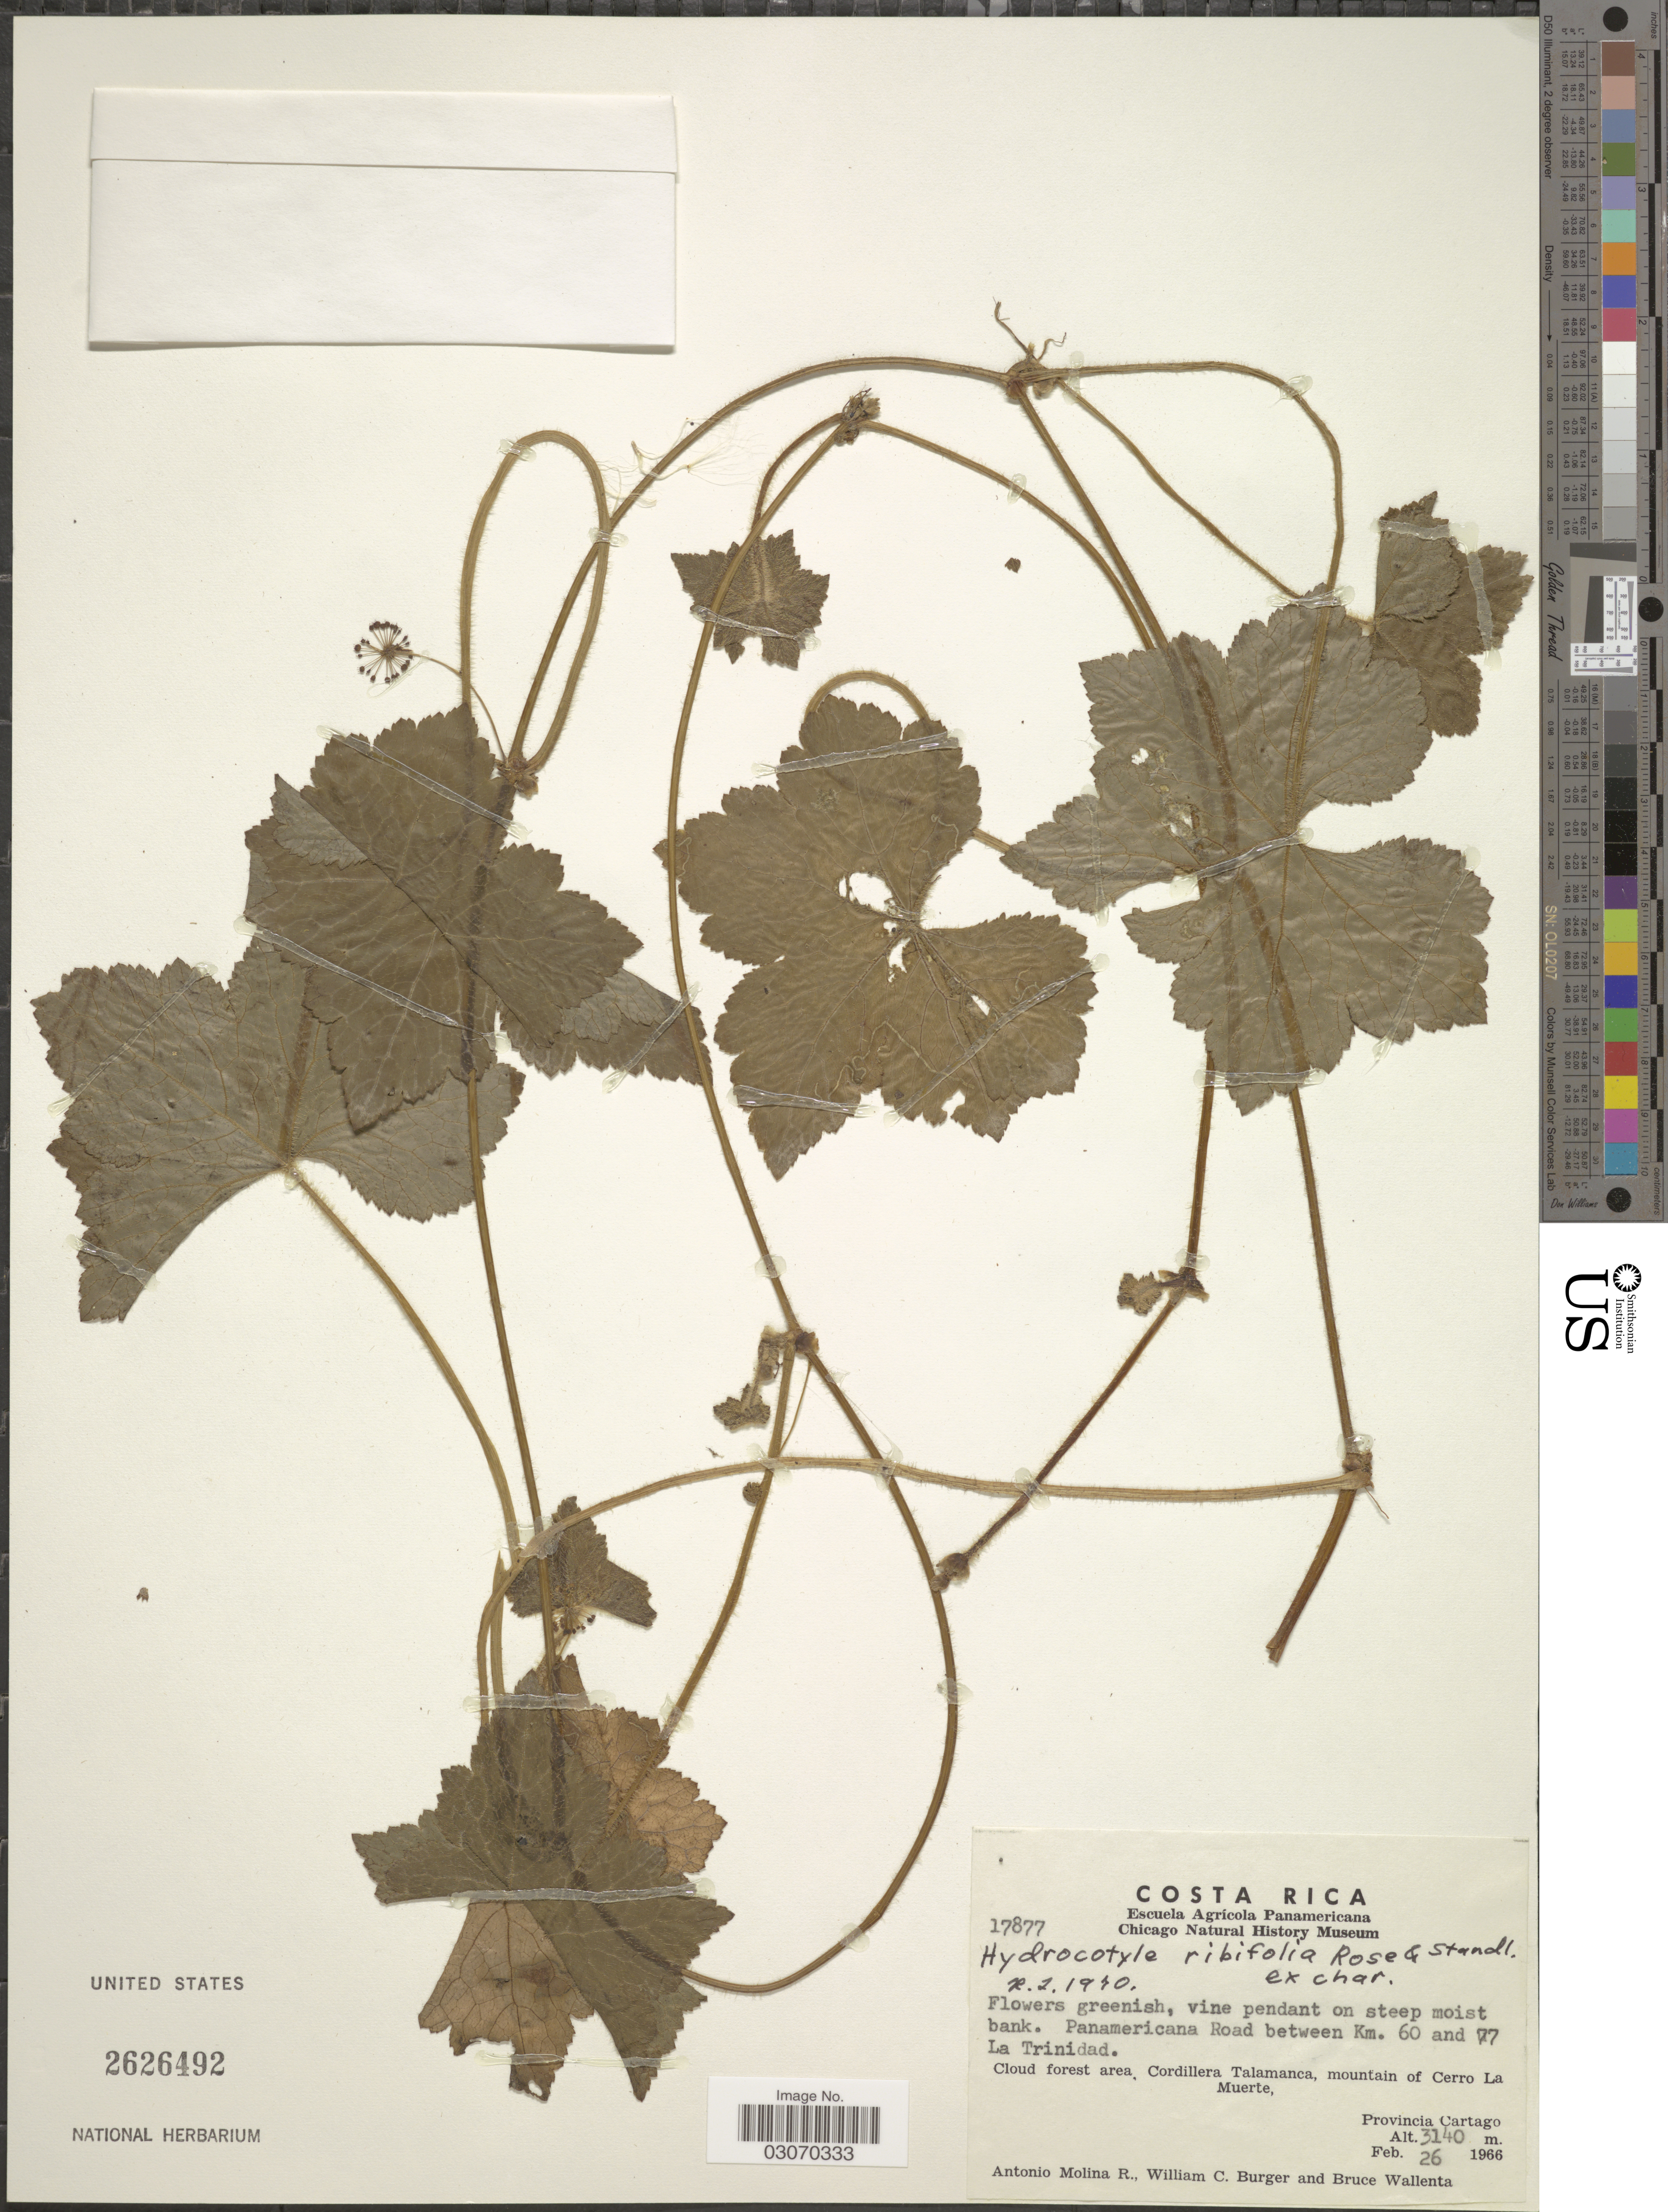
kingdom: Plantae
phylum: Tracheophyta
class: Magnoliopsida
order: Apiales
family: Araliaceae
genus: Hydrocotyle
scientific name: Hydrocotyle ribifolia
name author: Rose & Standl.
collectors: A. Molina R., W. Burger & B. Wallenta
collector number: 17877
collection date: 1966-02-26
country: Costa Rica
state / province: Cartago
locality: Panamericana Road between Km. 60 and 77 La Trinidad. Cloud forest area Cordillera Talamanca, mountain of Cerro La Muerte.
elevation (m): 3140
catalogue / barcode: US 2626492